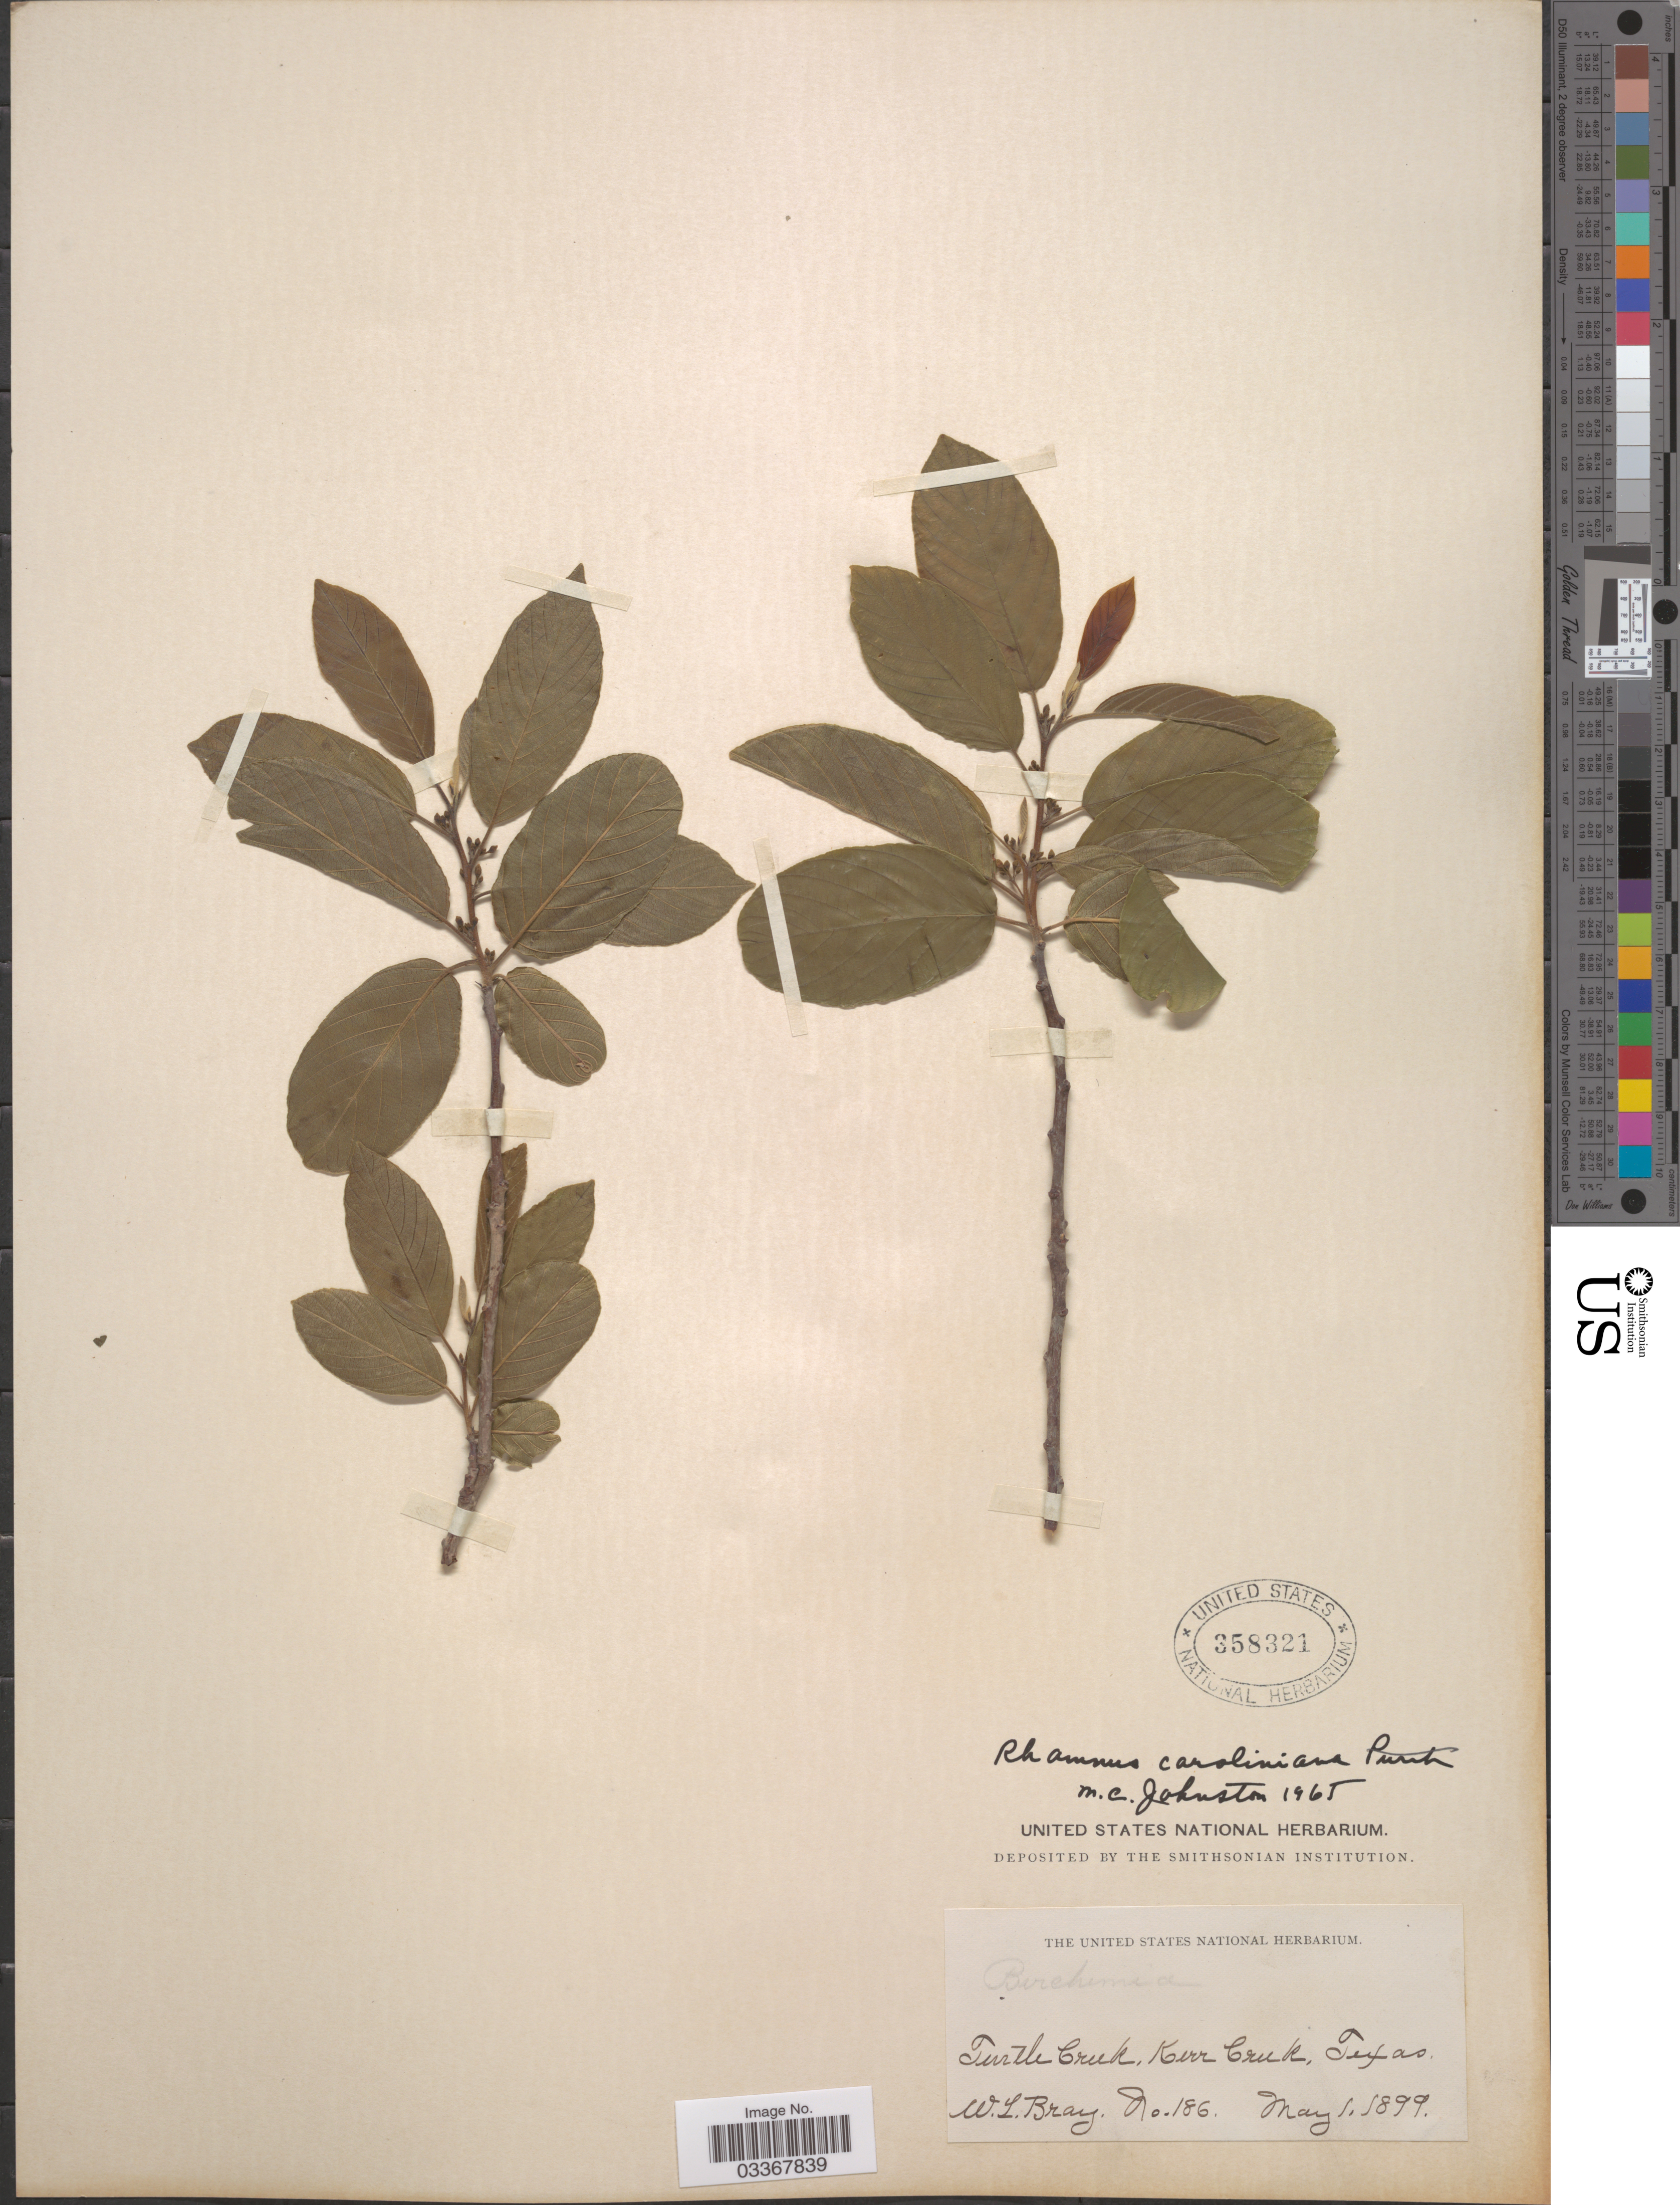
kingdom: Plantae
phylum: Tracheophyta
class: Magnoliopsida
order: Rosales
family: Rhamnaceae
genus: Frangula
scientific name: Frangula caroliniana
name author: (Walter) A. Gray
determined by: Strong, Mark T., (BOT), Smithsonian Institution - National Museum of Natural History (UNITED STATES)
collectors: W. L. Bray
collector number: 186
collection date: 1899-05-01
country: United States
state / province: Texas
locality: Turtle Creek, Kerr Creek.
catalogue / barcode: US 358321